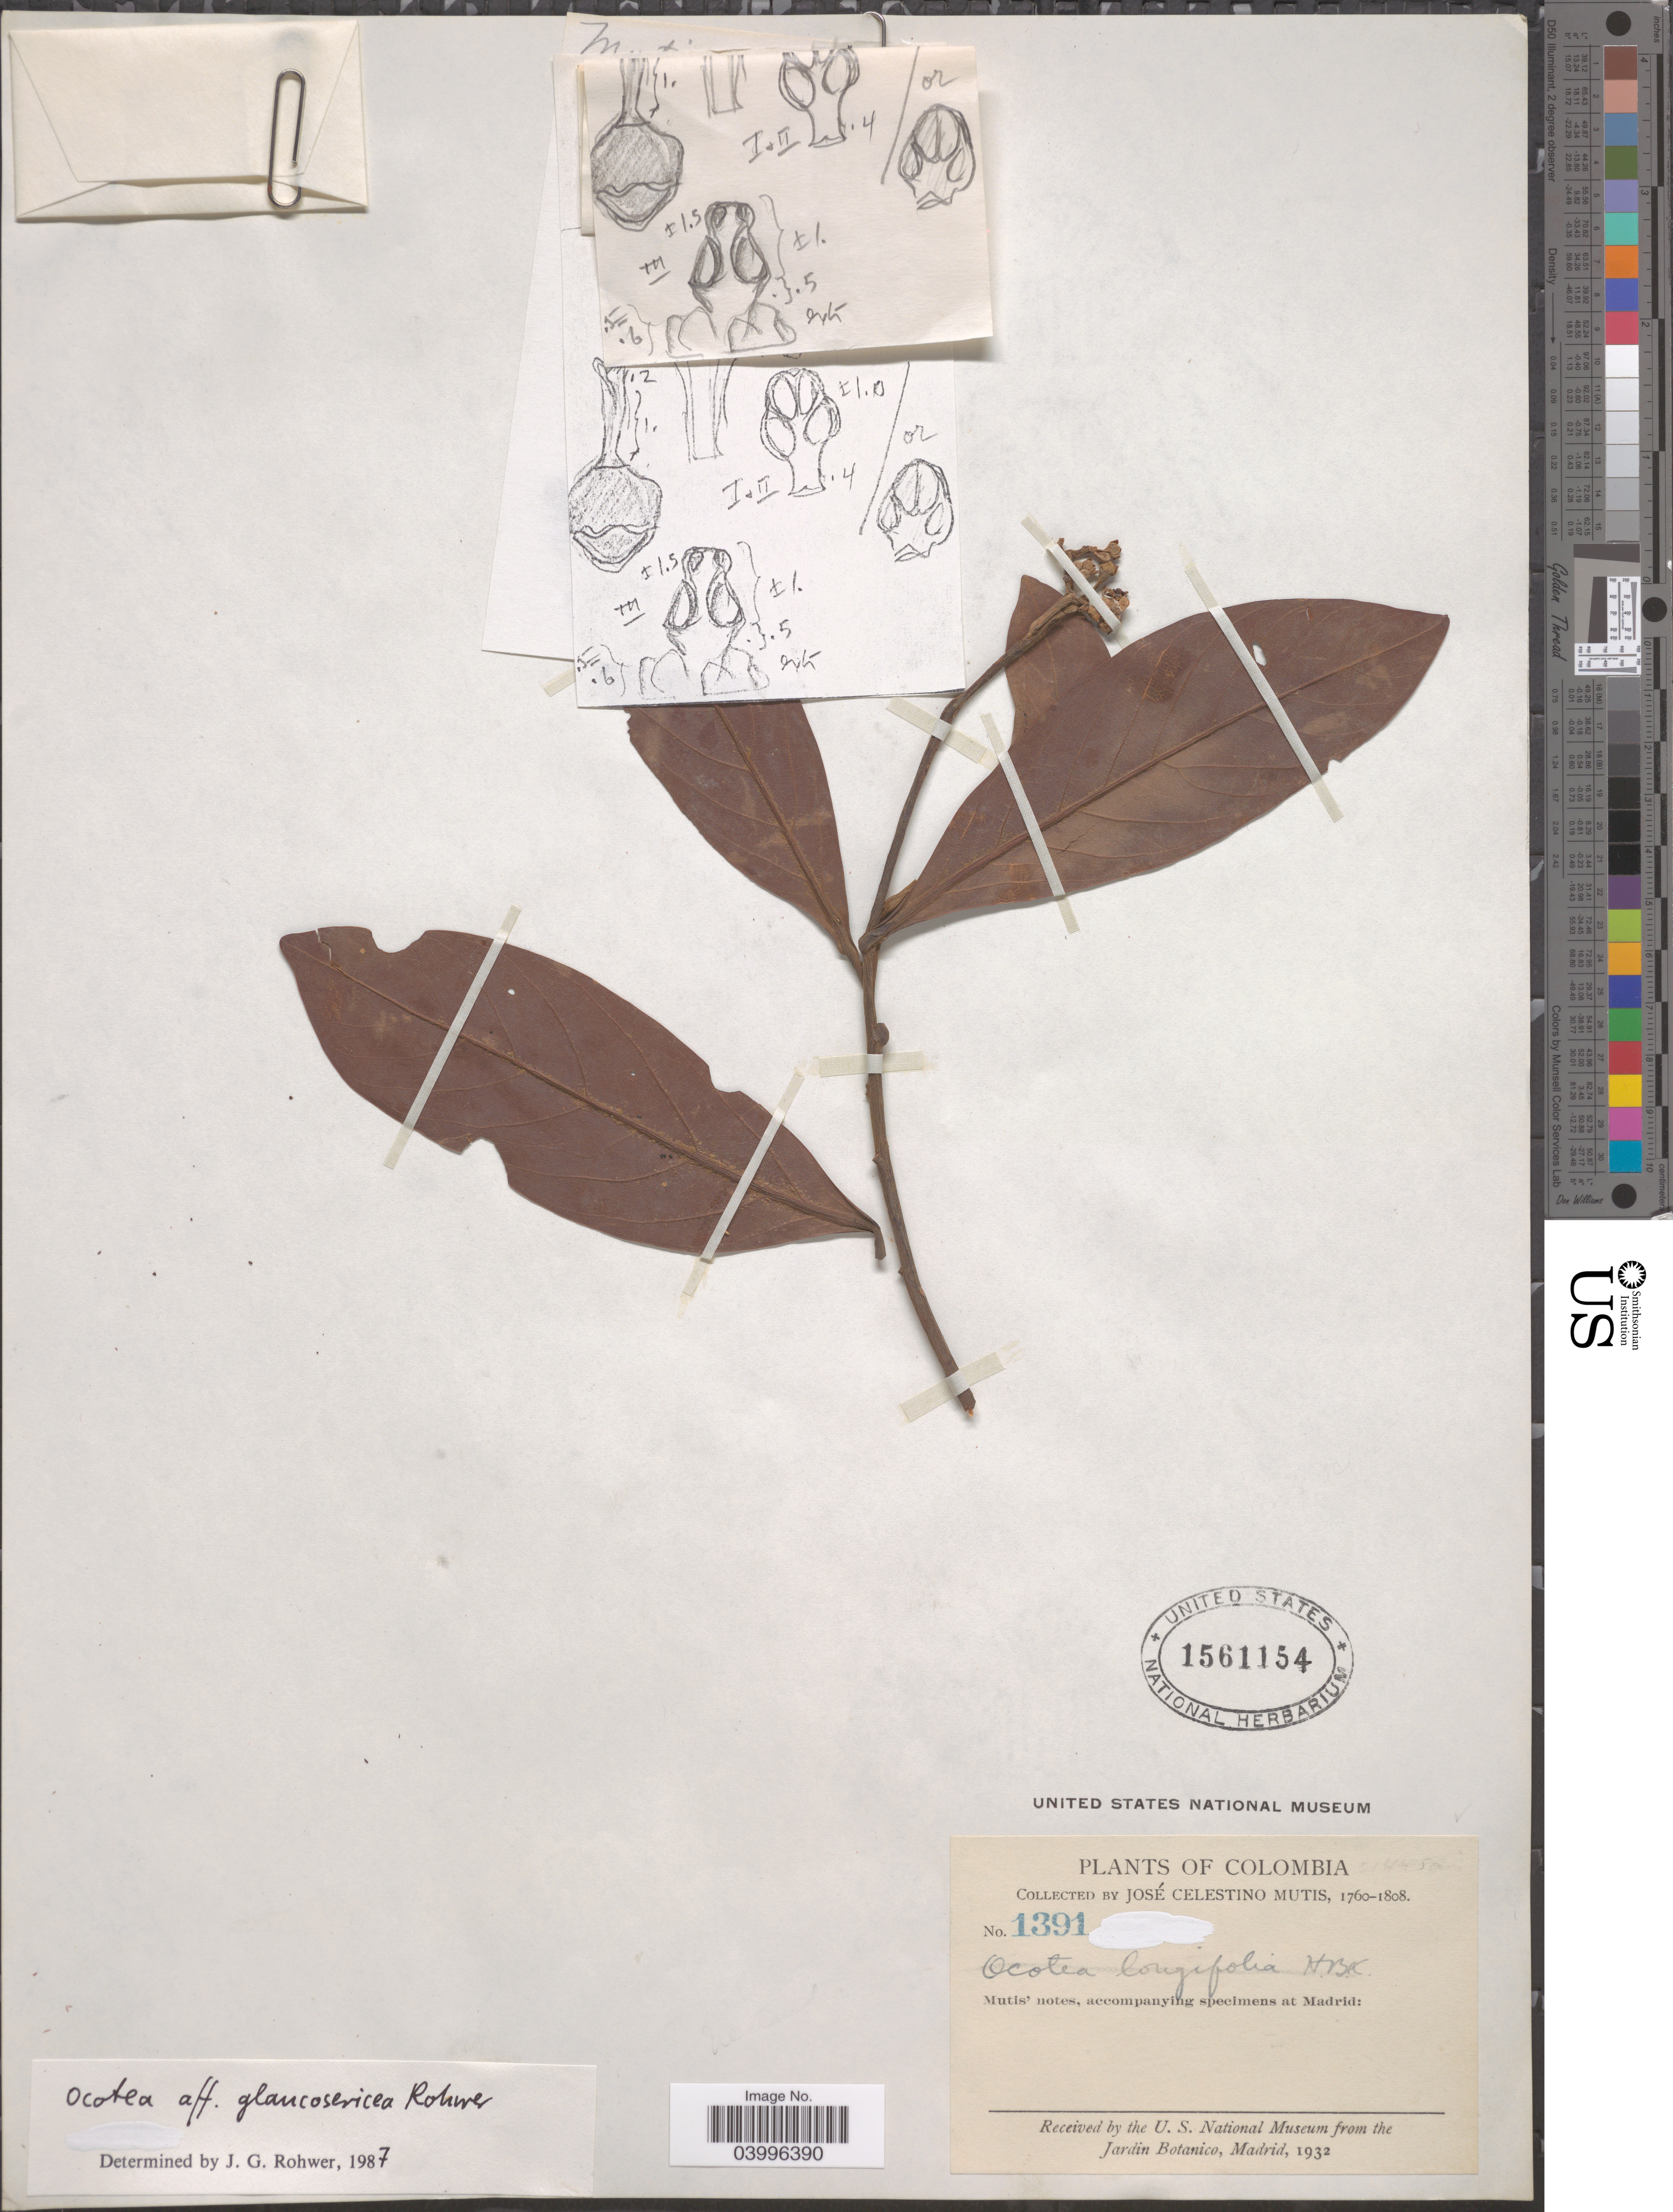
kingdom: Plantae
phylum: Tracheophyta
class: Magnoliopsida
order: Laurales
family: Lauraceae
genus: Ocotea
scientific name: Ocotea glaucosericea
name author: Rohwer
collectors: J. C. B. Mutis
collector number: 1391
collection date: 1760/1808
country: Colombia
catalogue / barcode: US 1561154